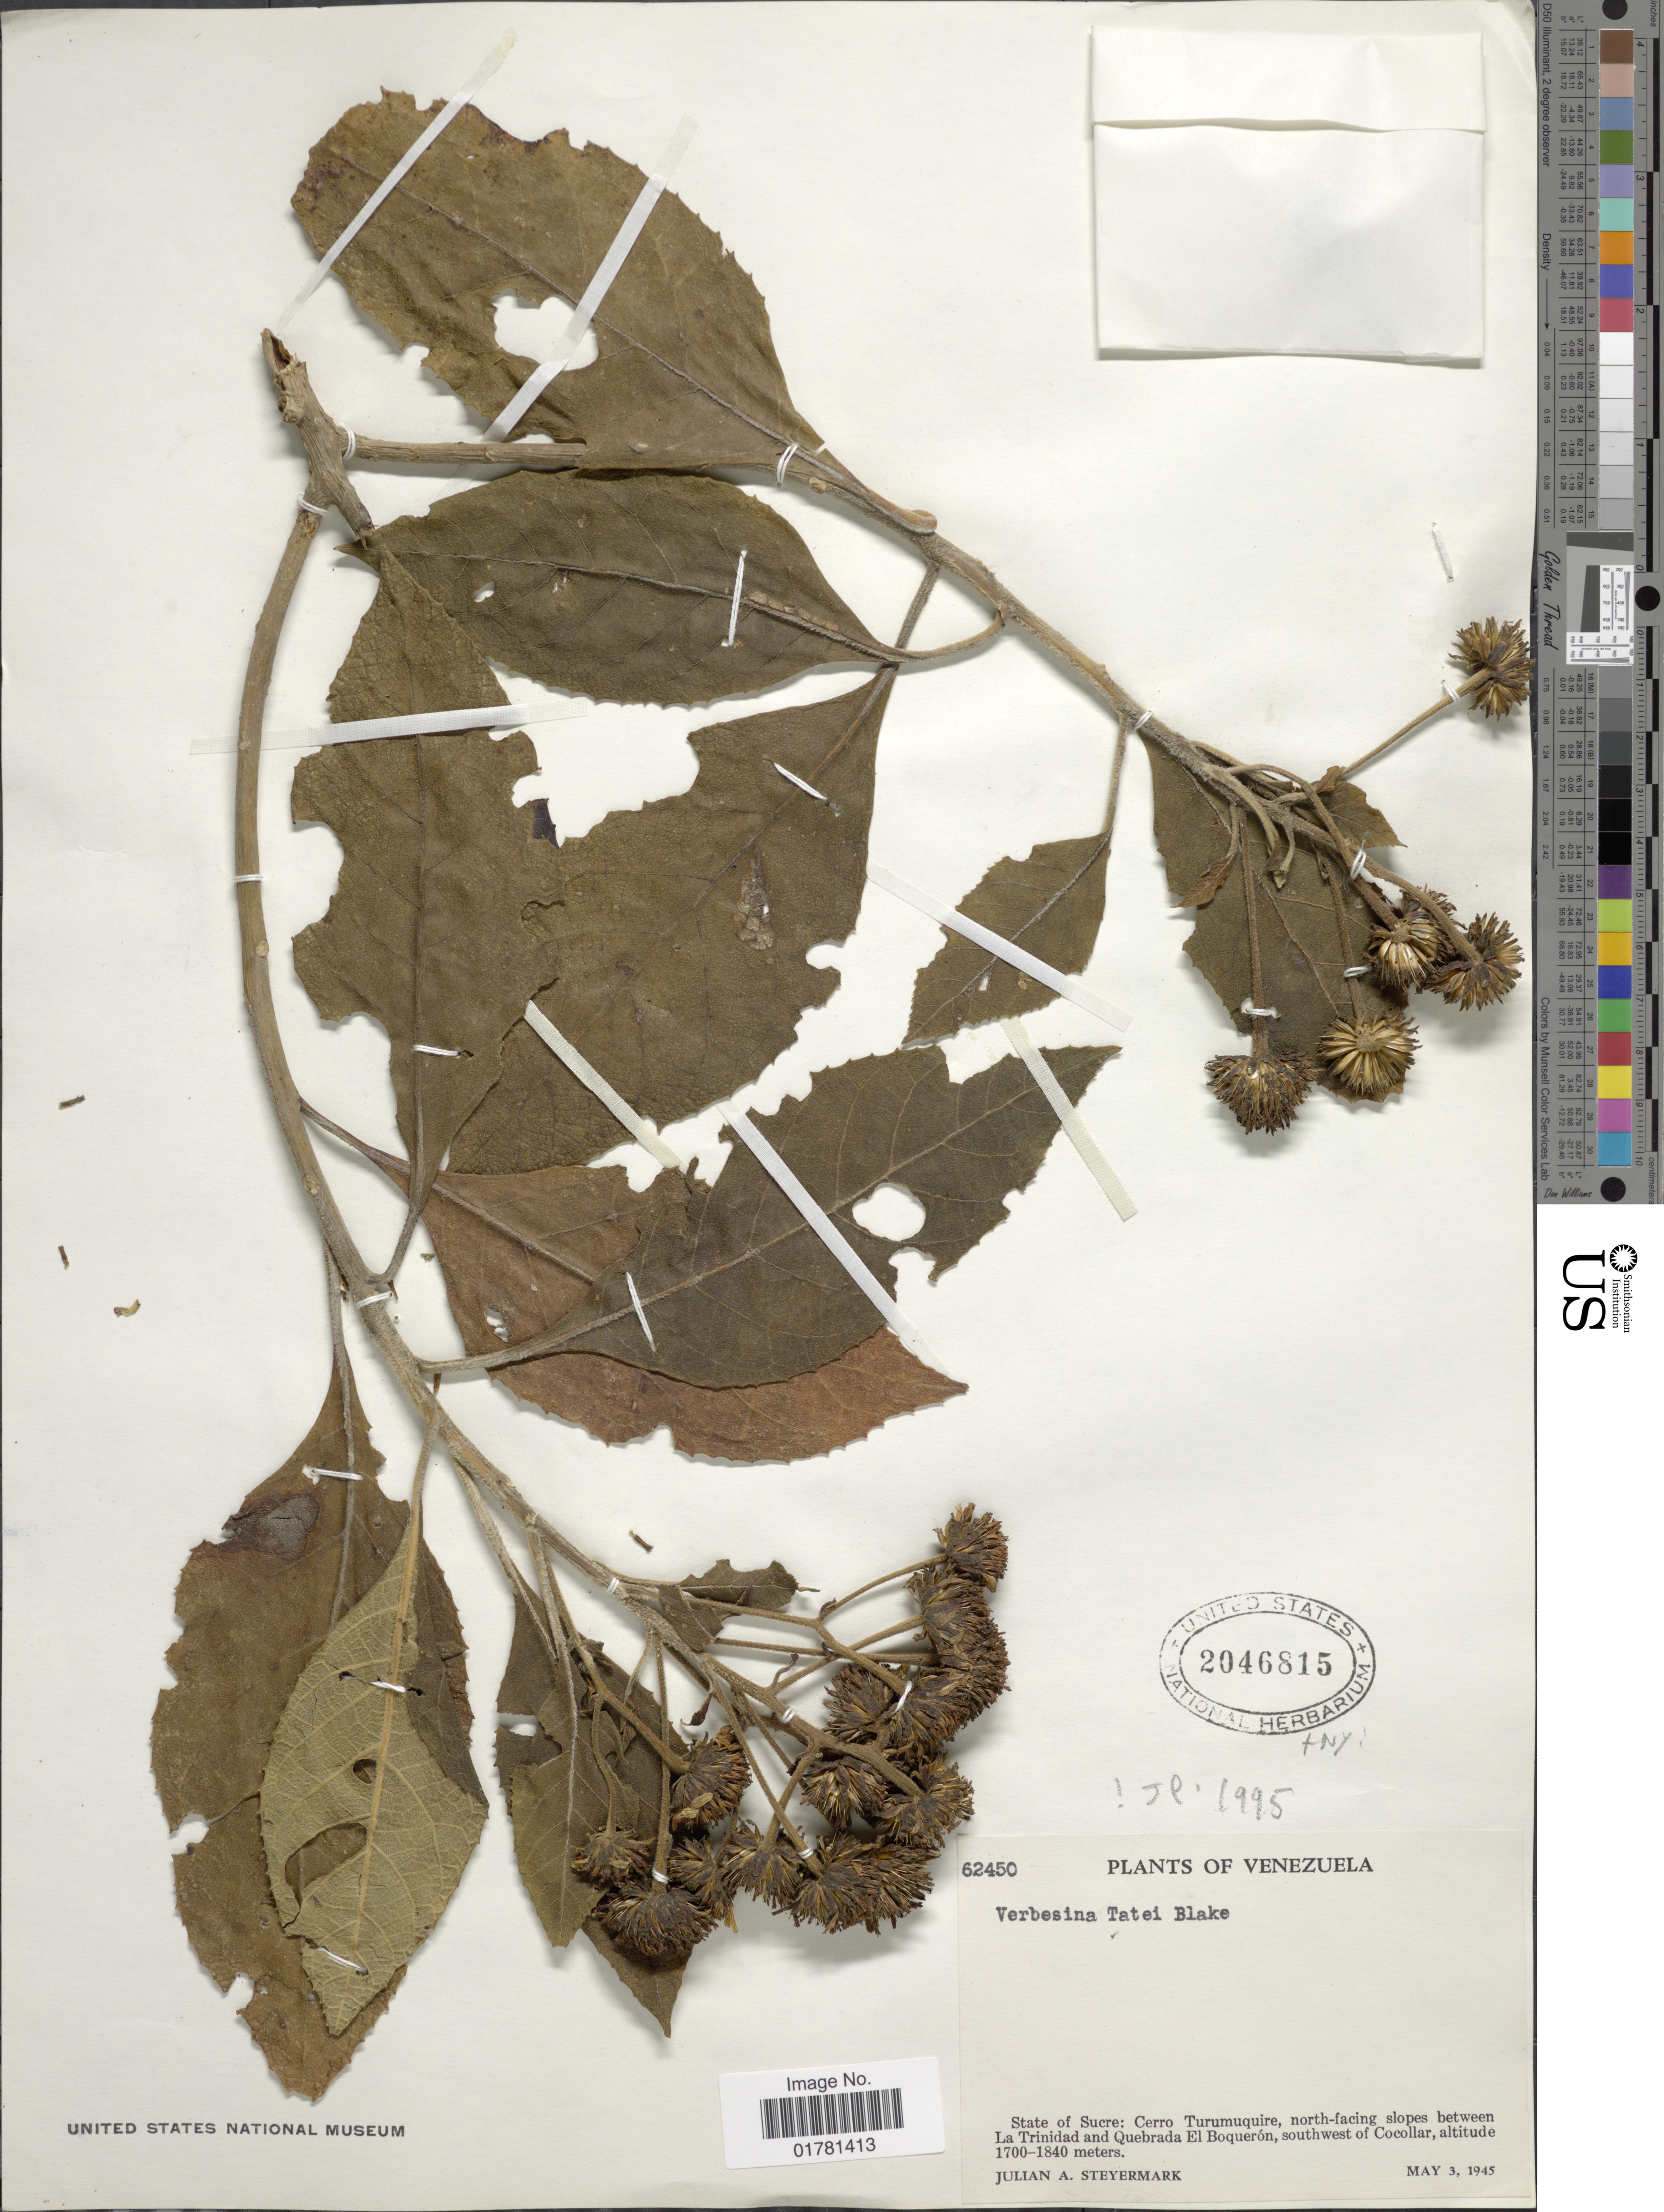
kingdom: Plantae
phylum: Tracheophyta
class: Magnoliopsida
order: Asterales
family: Asteraceae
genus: Verbesina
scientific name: Verbesina tatei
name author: S.F. Blake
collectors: J. Steyermark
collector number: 62450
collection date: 1945-05-03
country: Venezuela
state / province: Sucre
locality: Cerro Turumuquire, north-facing slopes between La Trinidad and Quebrada El Boquerón, southwest of Cocollar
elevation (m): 1700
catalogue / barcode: US 2046815